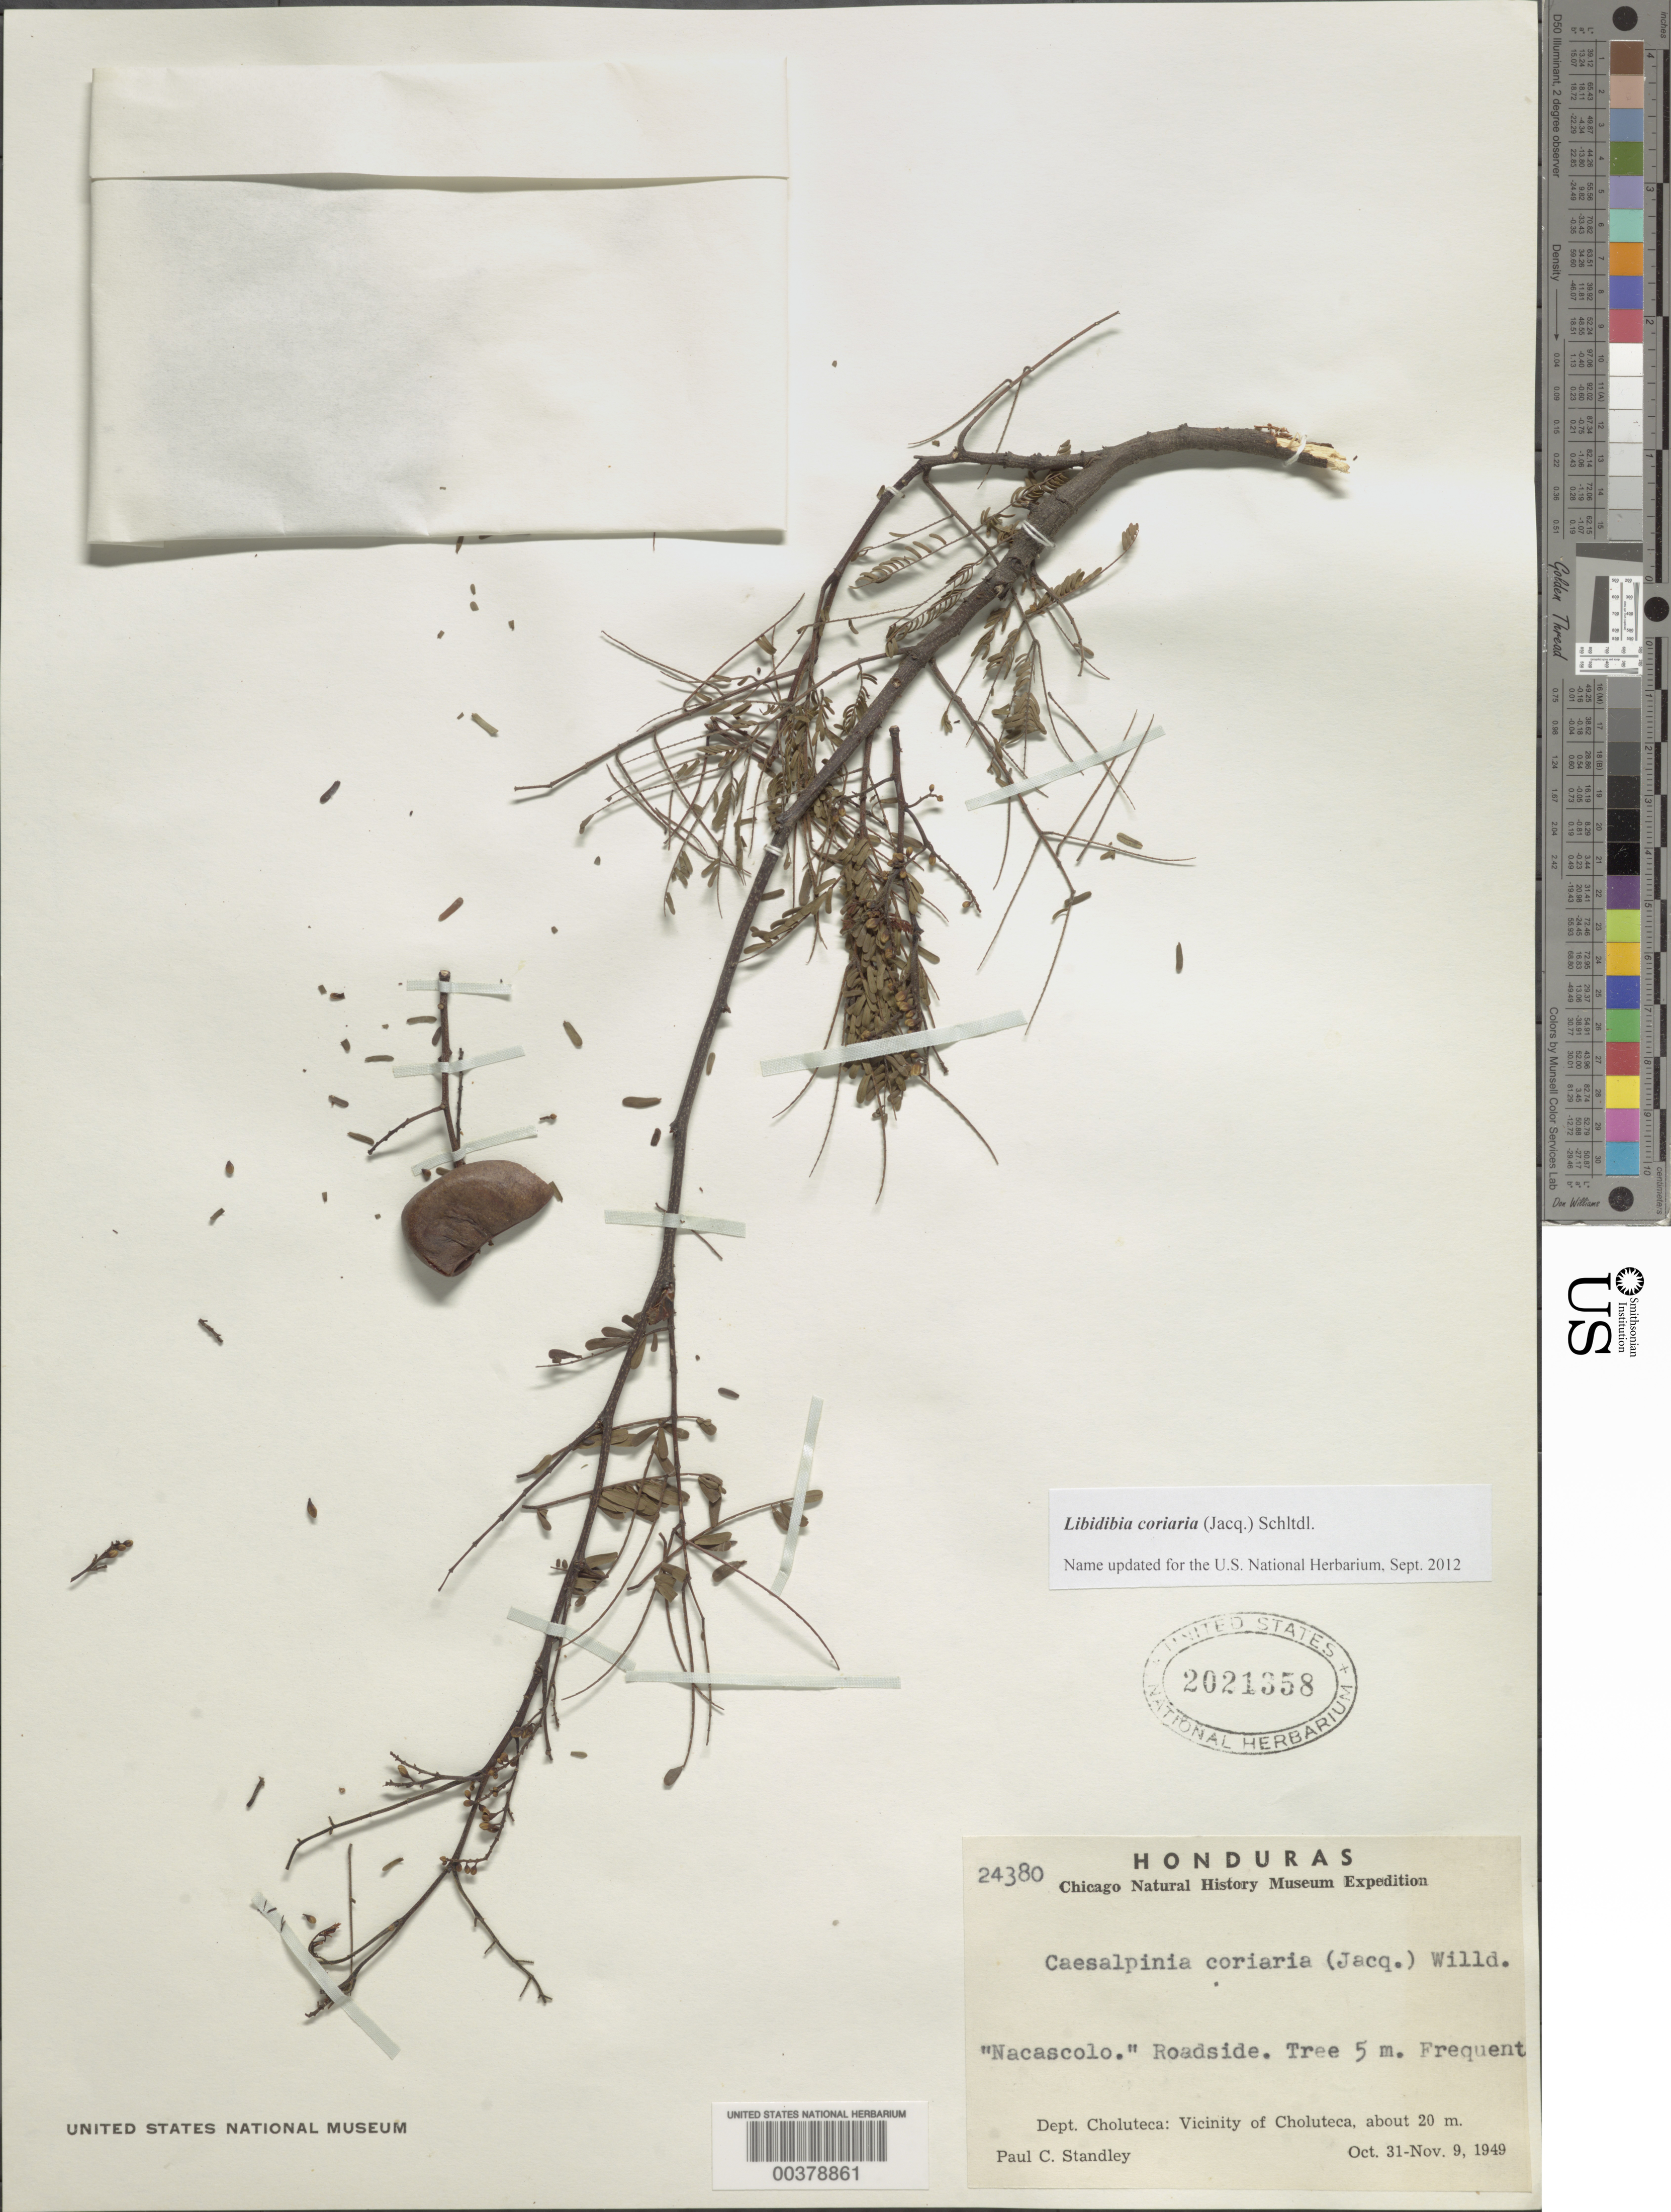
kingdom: Plantae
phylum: Tracheophyta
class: Magnoliopsida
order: Fabales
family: Fabaceae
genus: Libidibia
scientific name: Libidibia coriaria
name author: (Jacq.) Schltdl.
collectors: P. C. Standley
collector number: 24380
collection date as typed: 31 Oct 1949 to 09 Nov 1949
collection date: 1949-10-31/1949-11-09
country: Honduras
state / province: Choluteca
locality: Vicinity of Choluteca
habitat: Roadside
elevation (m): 20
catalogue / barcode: US 2021358